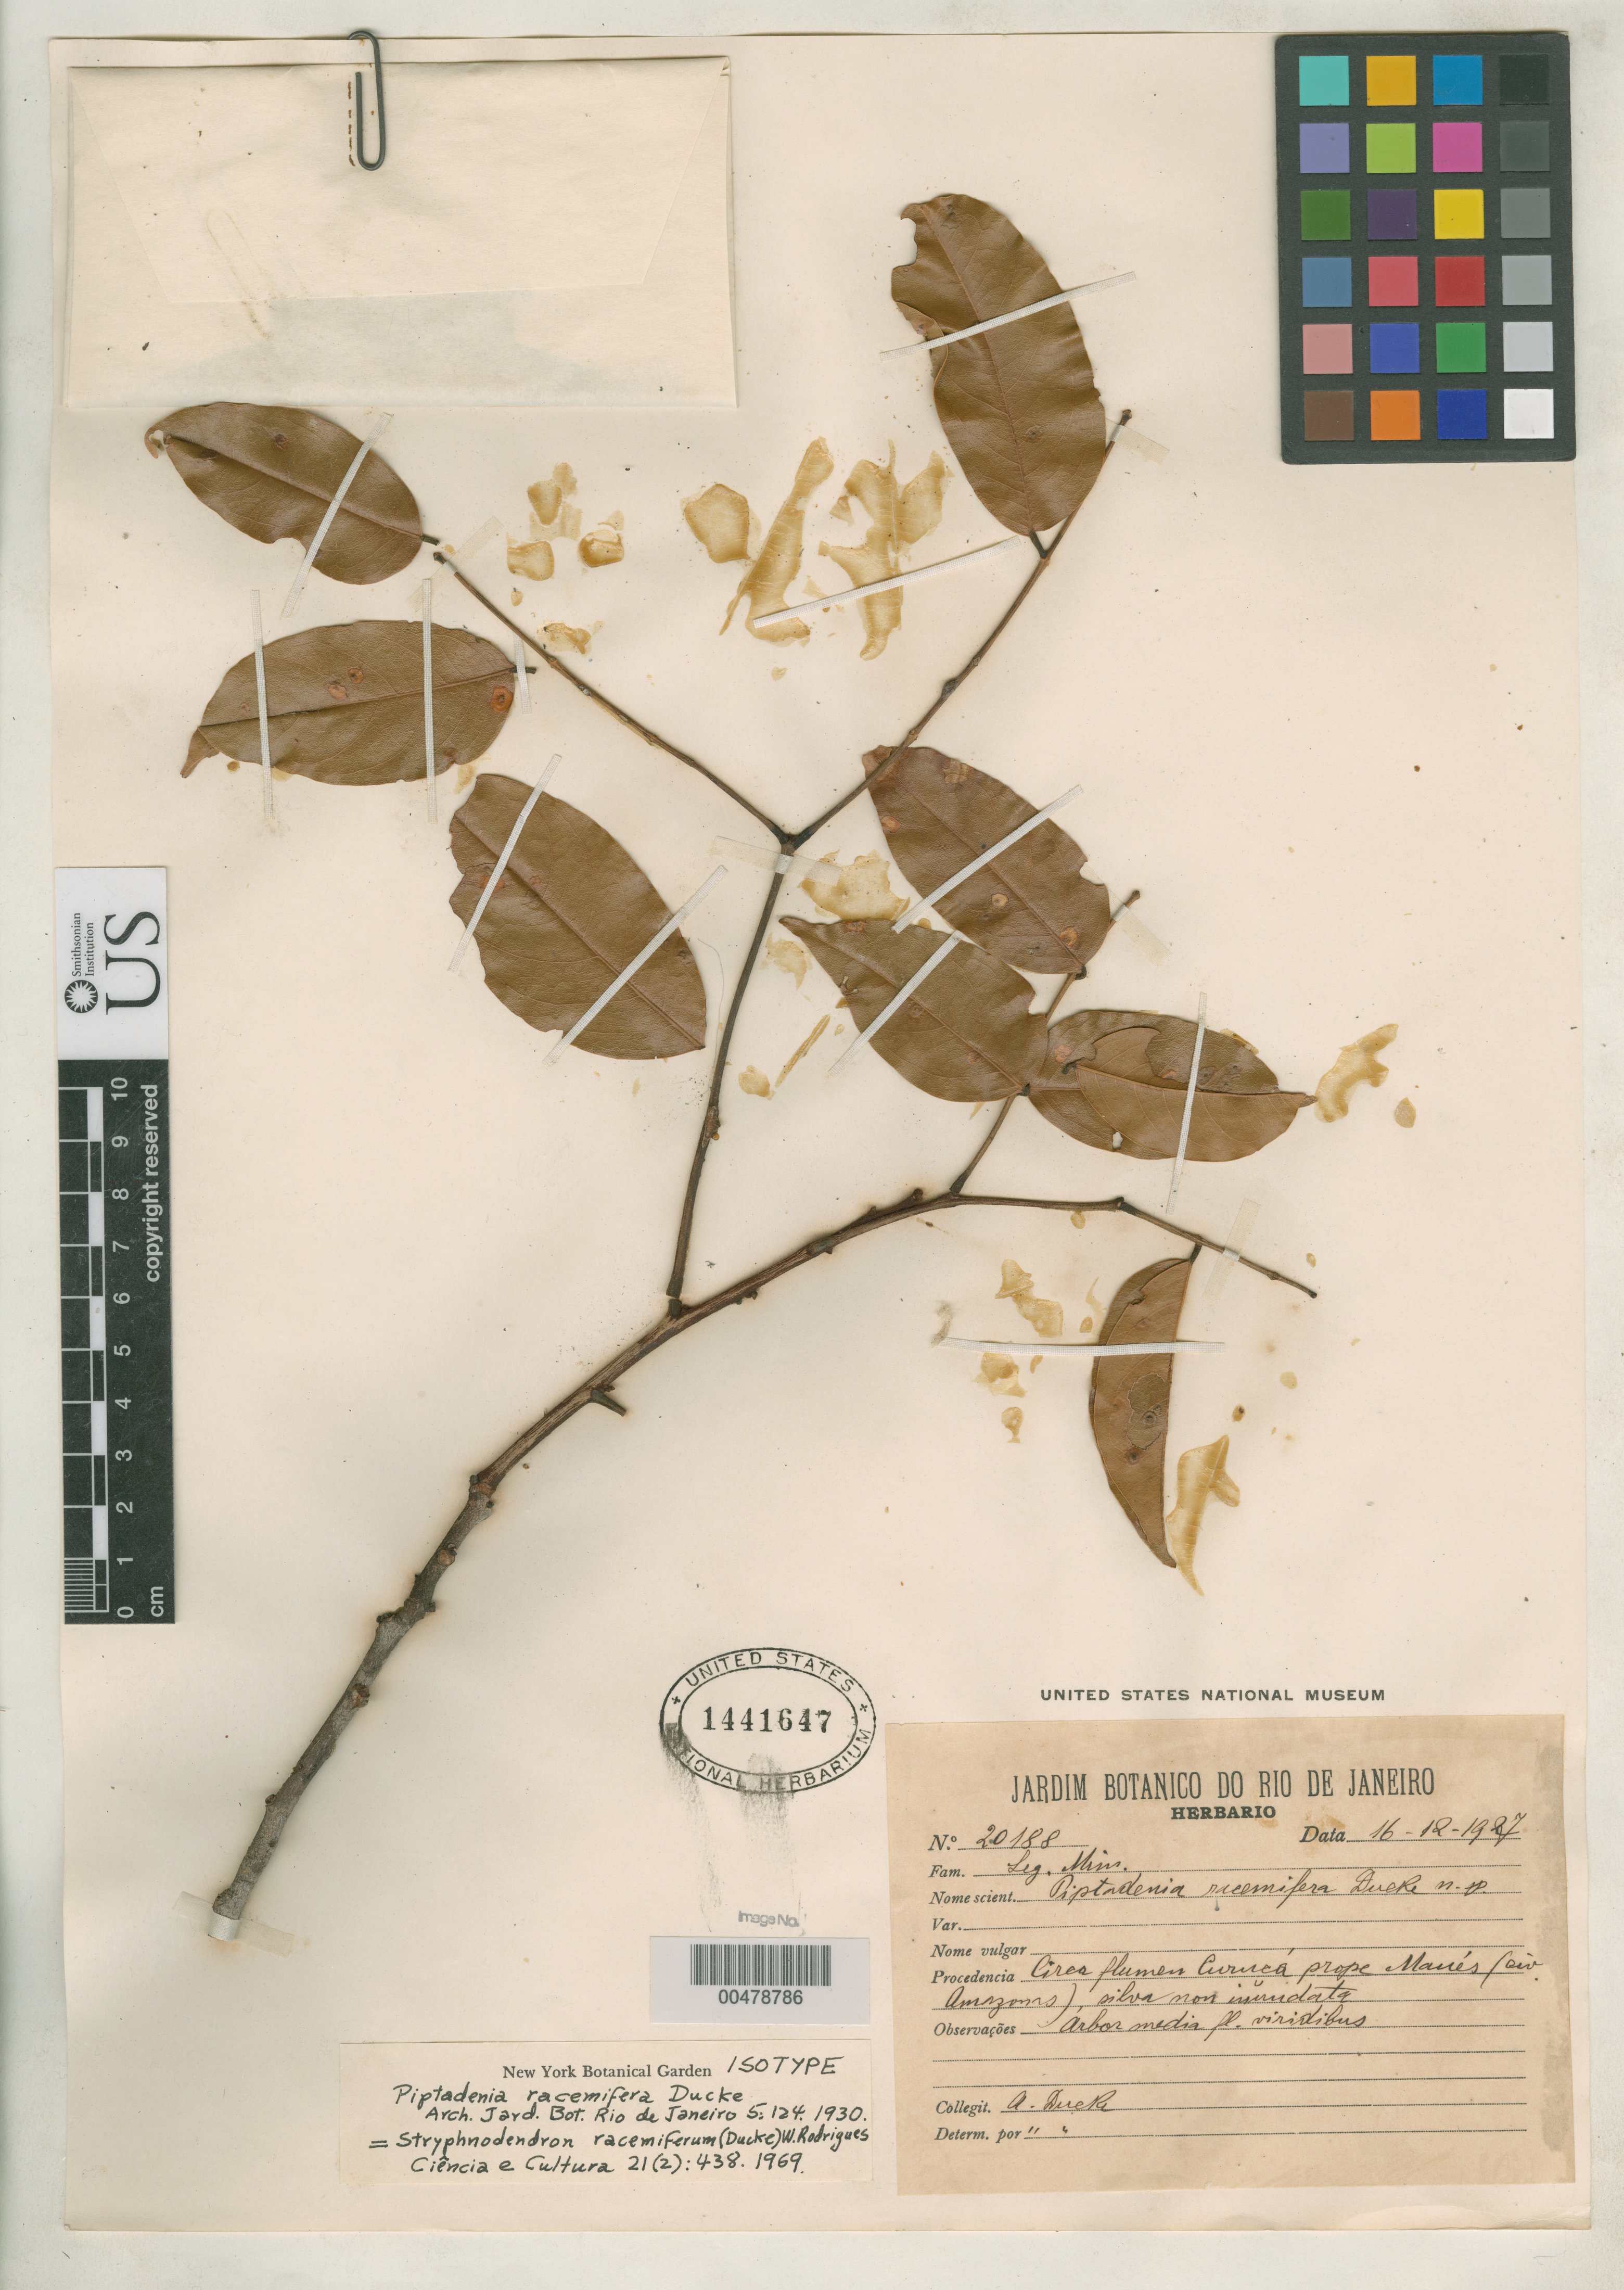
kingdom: Plantae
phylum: Tracheophyta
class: Magnoliopsida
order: Fabales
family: Fabaceae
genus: Piptadenia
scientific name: Piptadenia racemifera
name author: Ducke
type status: Isotype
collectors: A. Ducke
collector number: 20188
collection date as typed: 16 Dec 1977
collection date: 1977-12-16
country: Brazil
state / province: Amazonas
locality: Circa flumen Curuca River prope Maues.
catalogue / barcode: US 1441647